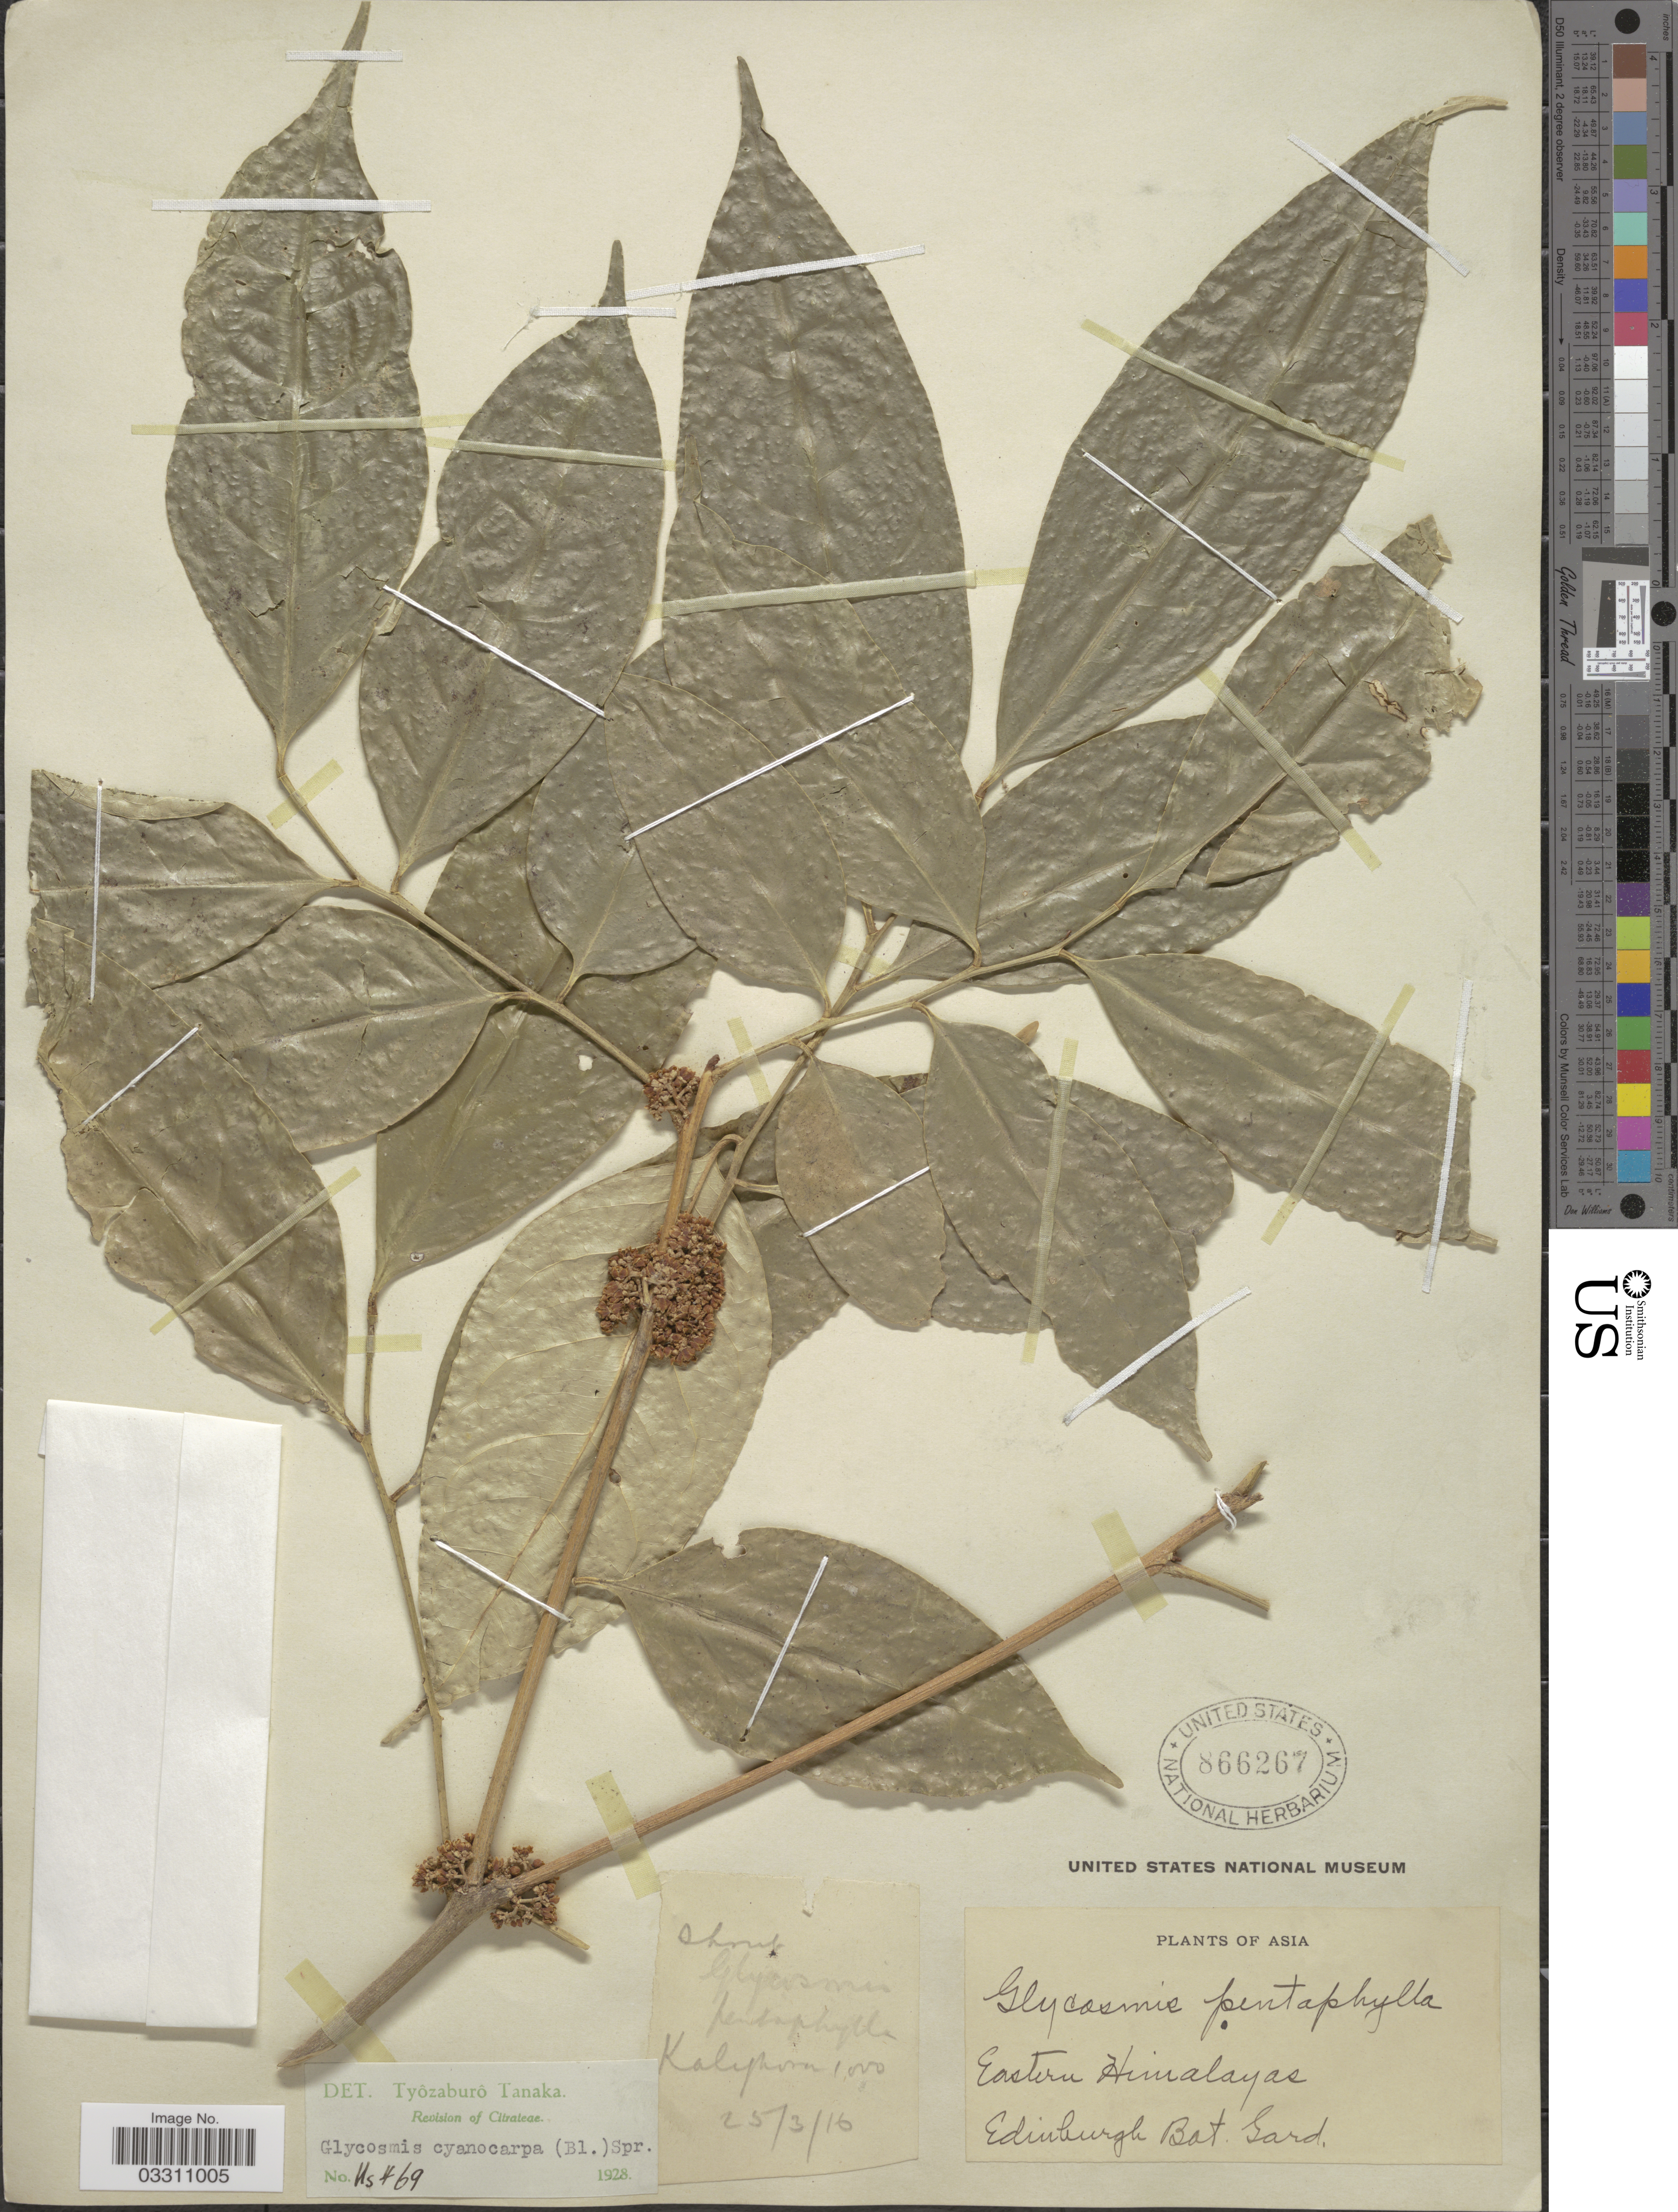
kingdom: Plantae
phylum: Tracheophyta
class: Magnoliopsida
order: Sapindales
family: Rutaceae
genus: Glycosmis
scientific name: Glycosmis cyanocarpa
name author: (Blume) Spreng.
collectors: Edinburg Bot. Gard.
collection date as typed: Transcribed d/m/y: 25/3/16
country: India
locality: Asia, Eastern Himalayas, Kalijhora.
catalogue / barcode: US 866267